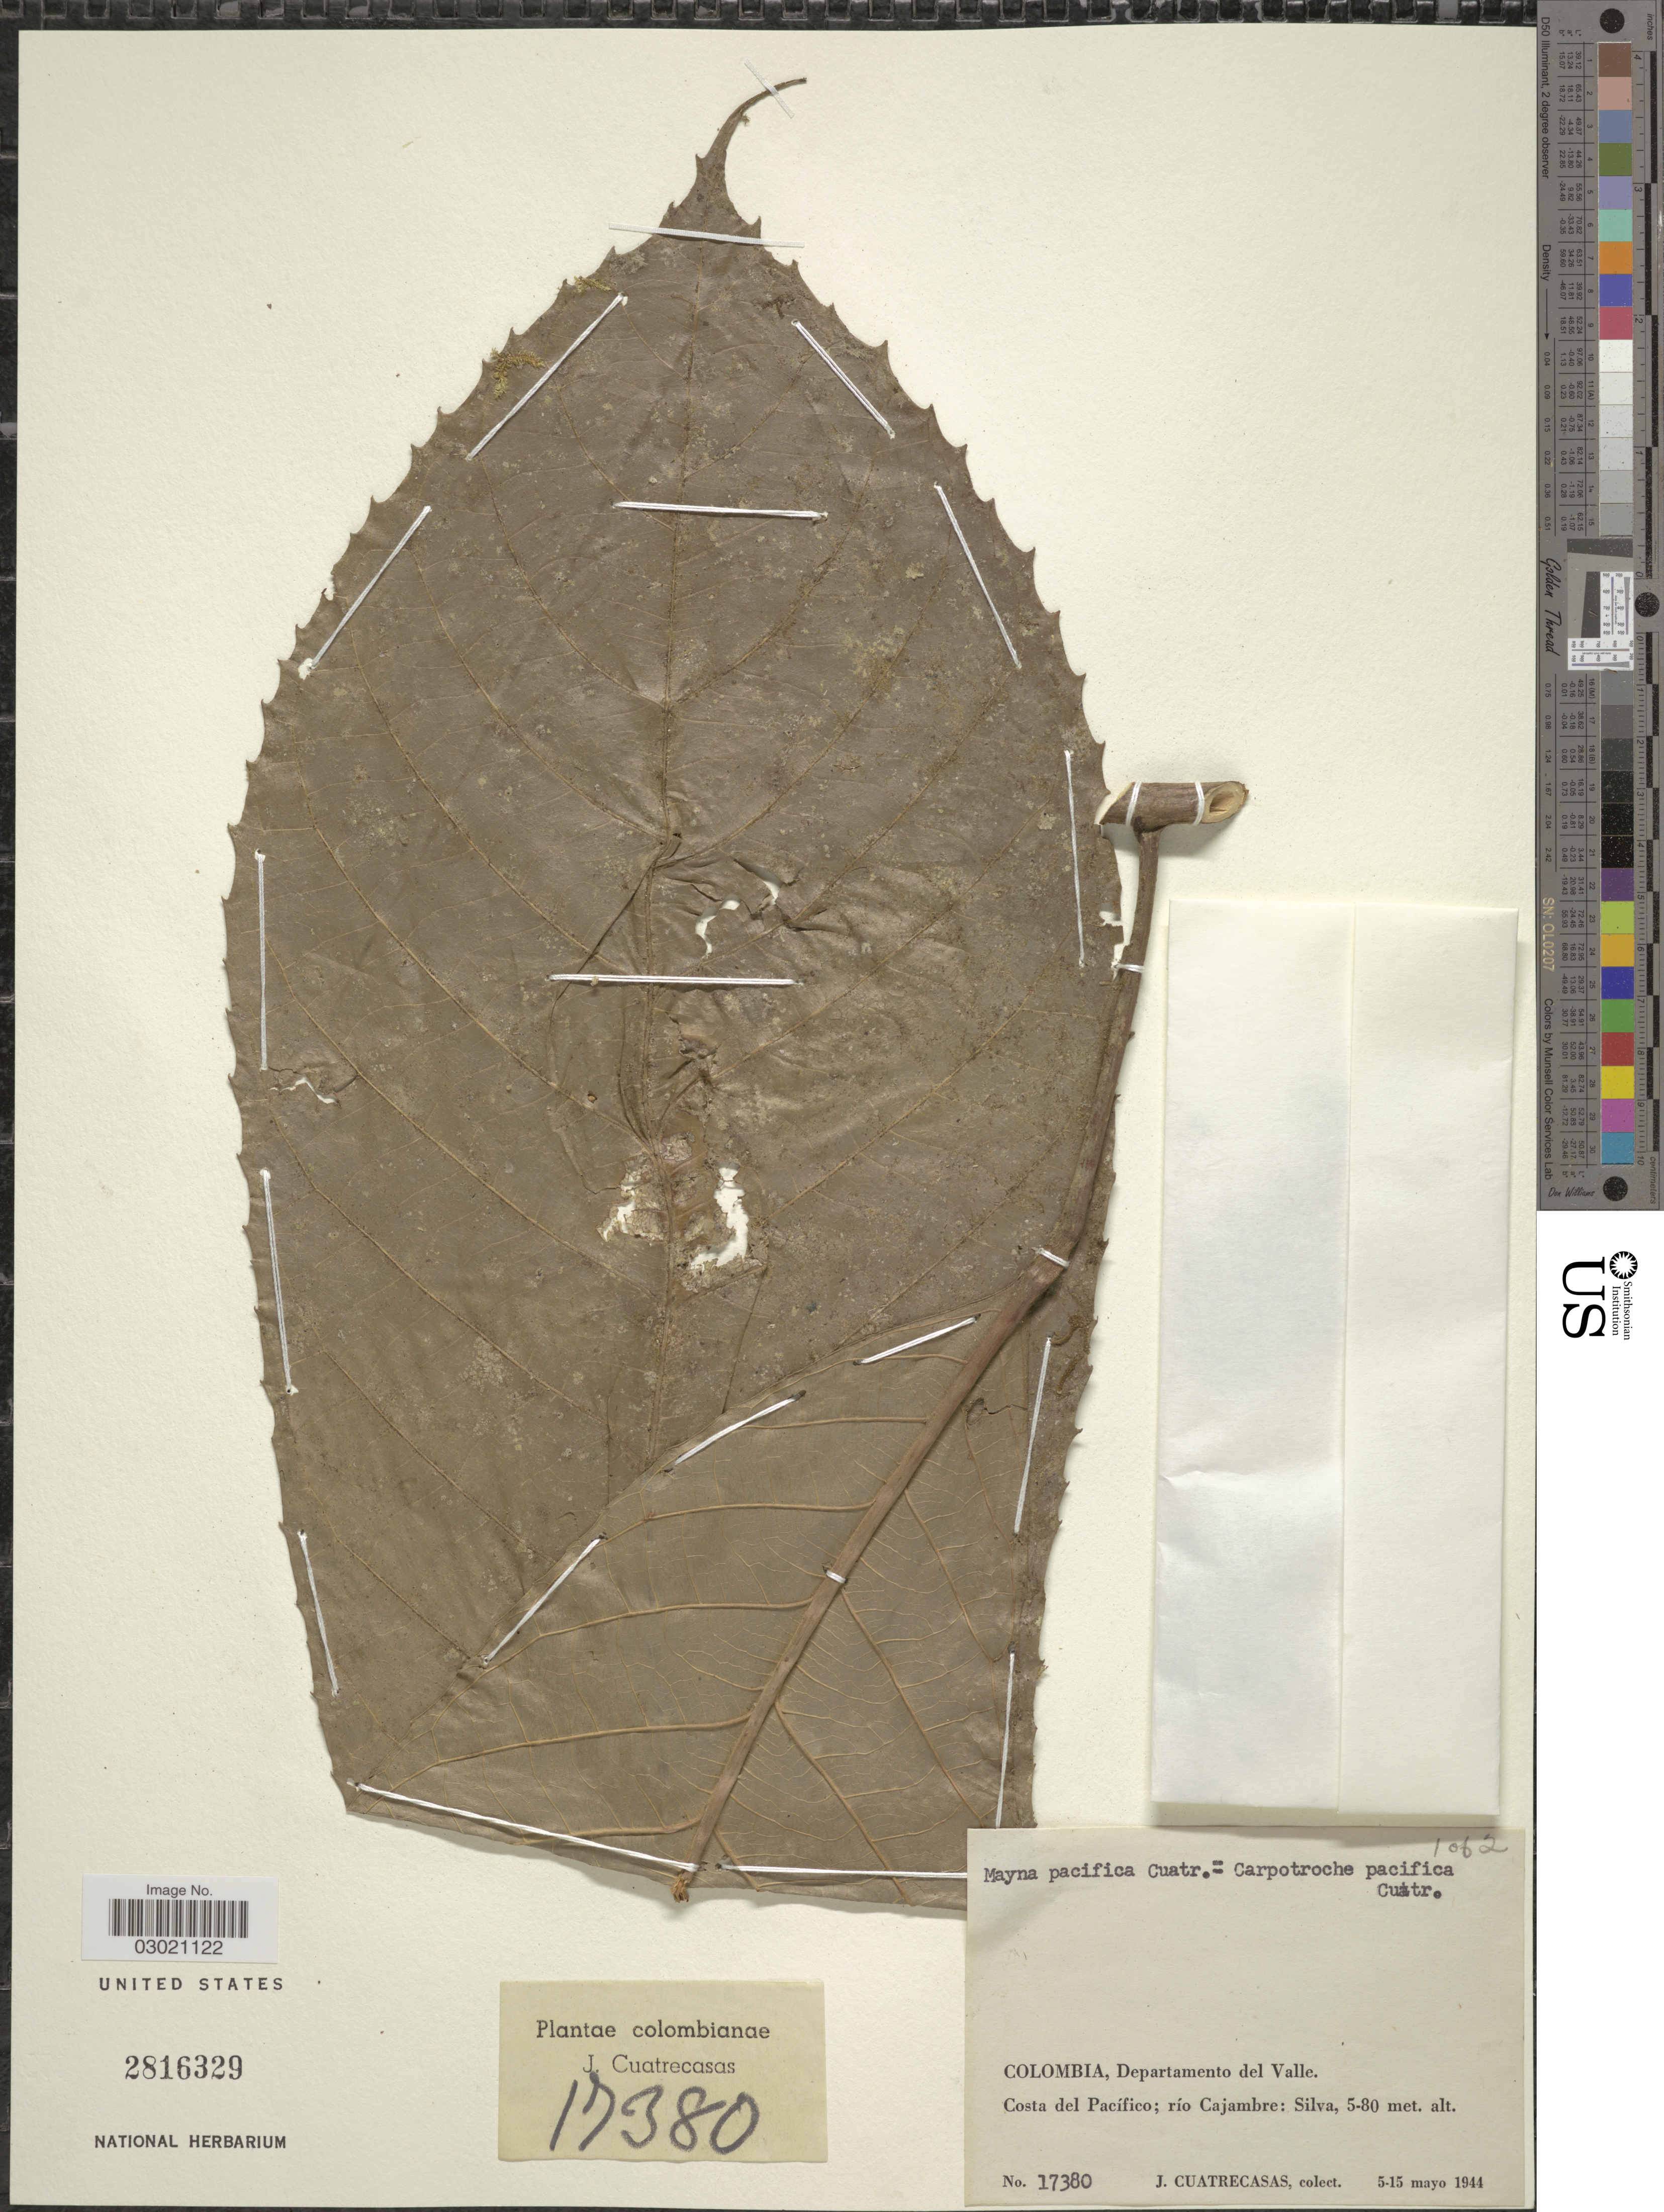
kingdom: Plantae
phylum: Tracheophyta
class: Magnoliopsida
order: Malpighiales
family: Achariaceae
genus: Carpotroche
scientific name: Carpotroche pacifica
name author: (Cuatrec.) Cuatrec.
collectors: J. Cuatrecasas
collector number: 17380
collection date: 1944-05-05/1944-05-15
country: Colombia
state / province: Valle del Cauca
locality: Departamento del Valle. Costa del Pacífico; río Cajambre.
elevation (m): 5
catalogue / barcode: US 2816329